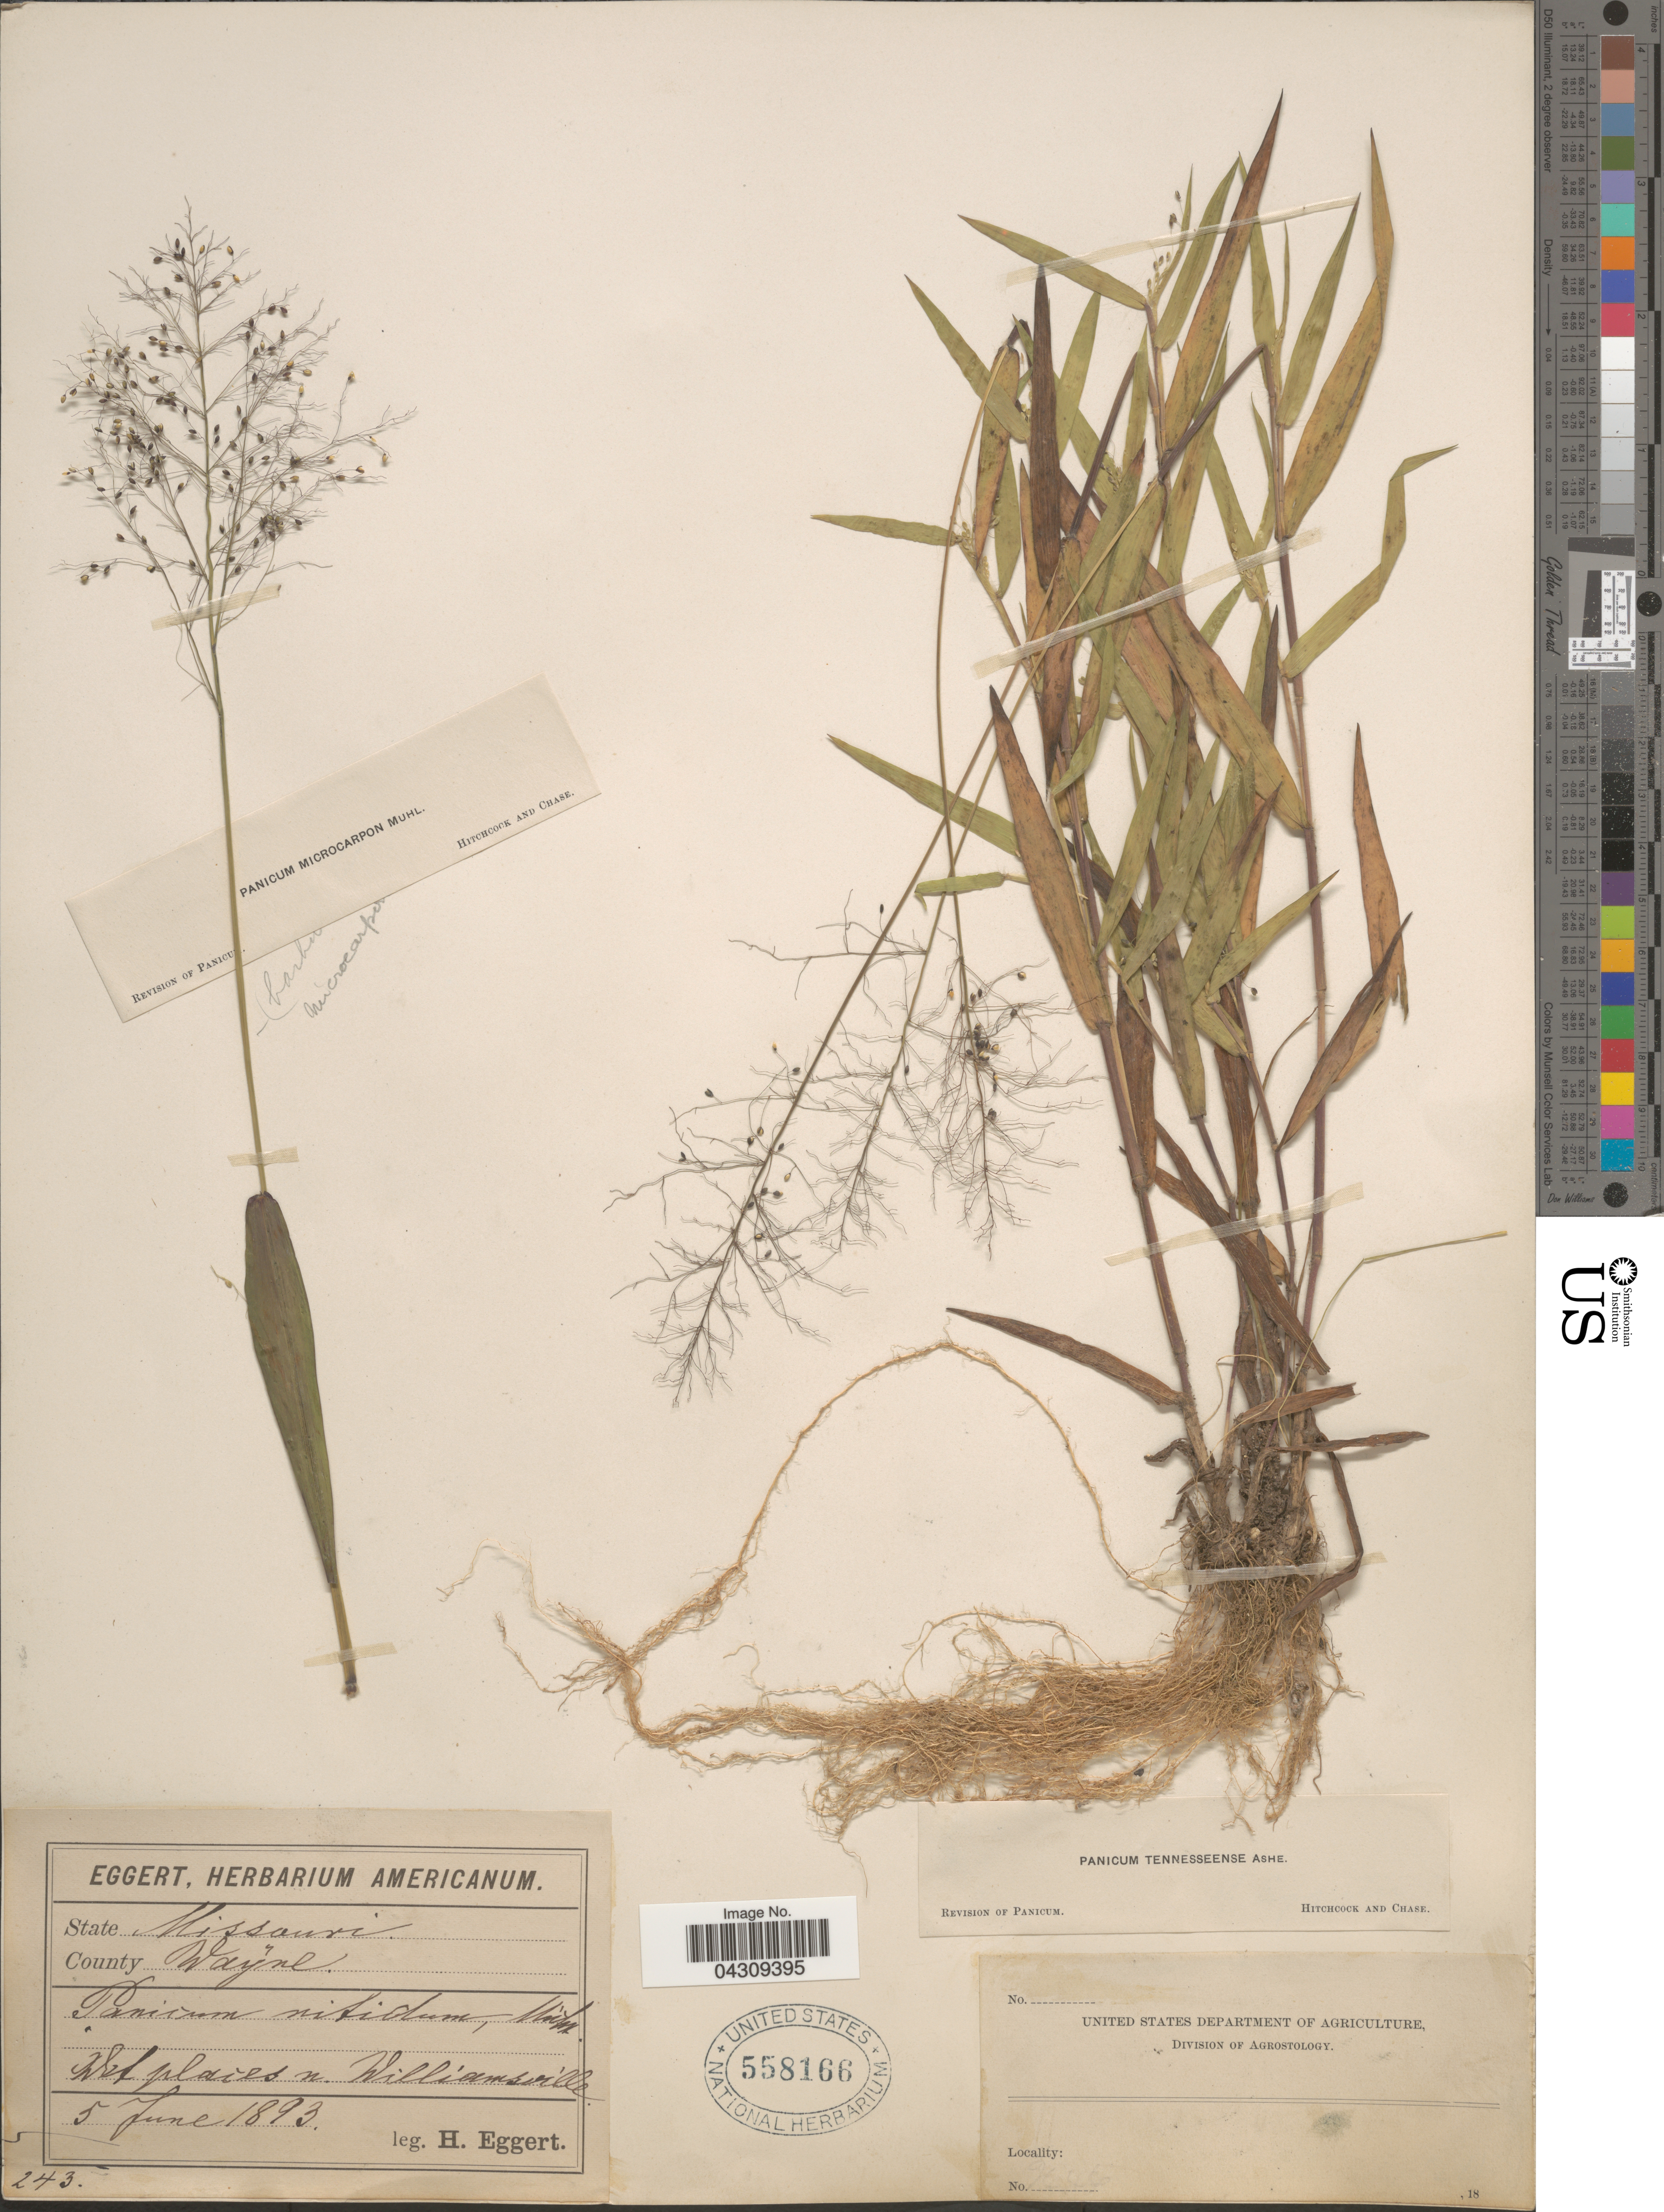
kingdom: Plantae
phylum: Tracheophyta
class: Liliopsida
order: Poales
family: Poaceae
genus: Dichanthelium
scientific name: Dichanthelium acuminatum var. acuminatum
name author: (Sw.) Gould & C.A. Clark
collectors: H. Eggert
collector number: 243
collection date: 1893-06-05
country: United States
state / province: Missouri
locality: County Wayne. Wet places n, Williamsville.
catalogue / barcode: US 558166